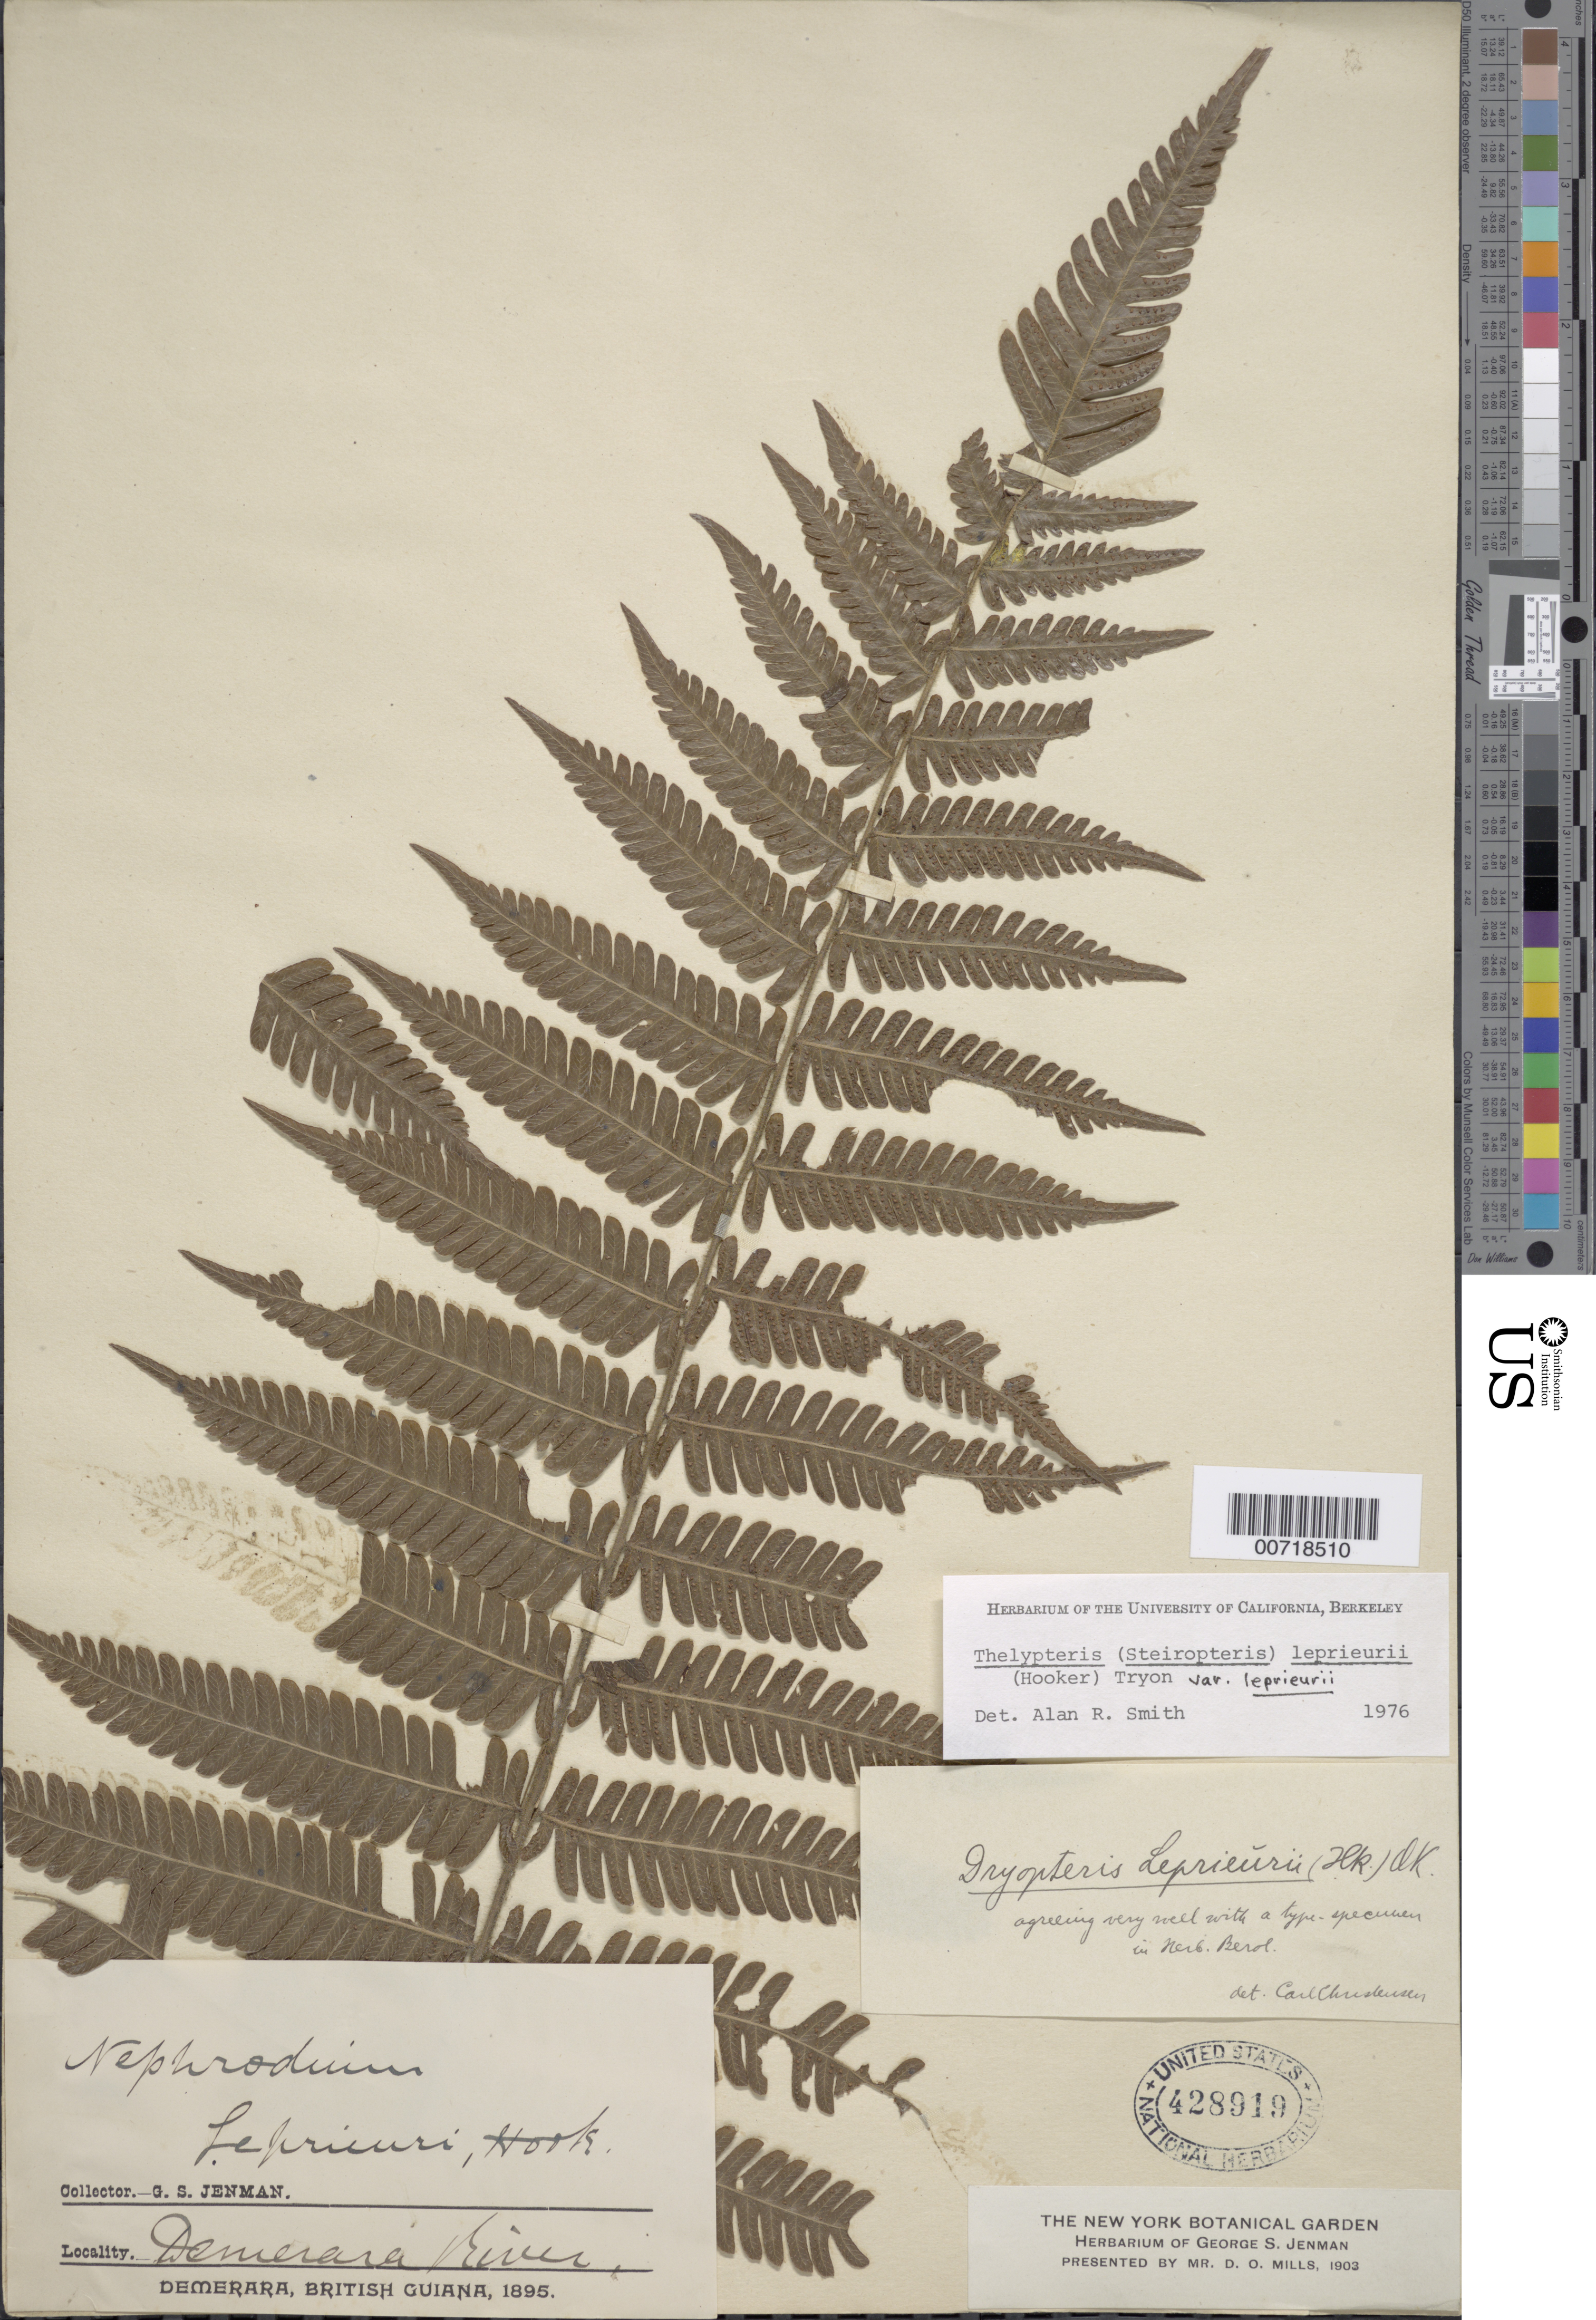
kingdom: Plantae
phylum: Tracheophyta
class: Polypodiopsida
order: Polypodiales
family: Thelypteridaceae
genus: Steiropteris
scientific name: Steiropteris leprieurii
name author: (Hook. f.) Pic. Serm.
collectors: G. S. Jenman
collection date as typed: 1895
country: Guyana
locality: Demerara R.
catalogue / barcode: US 428919